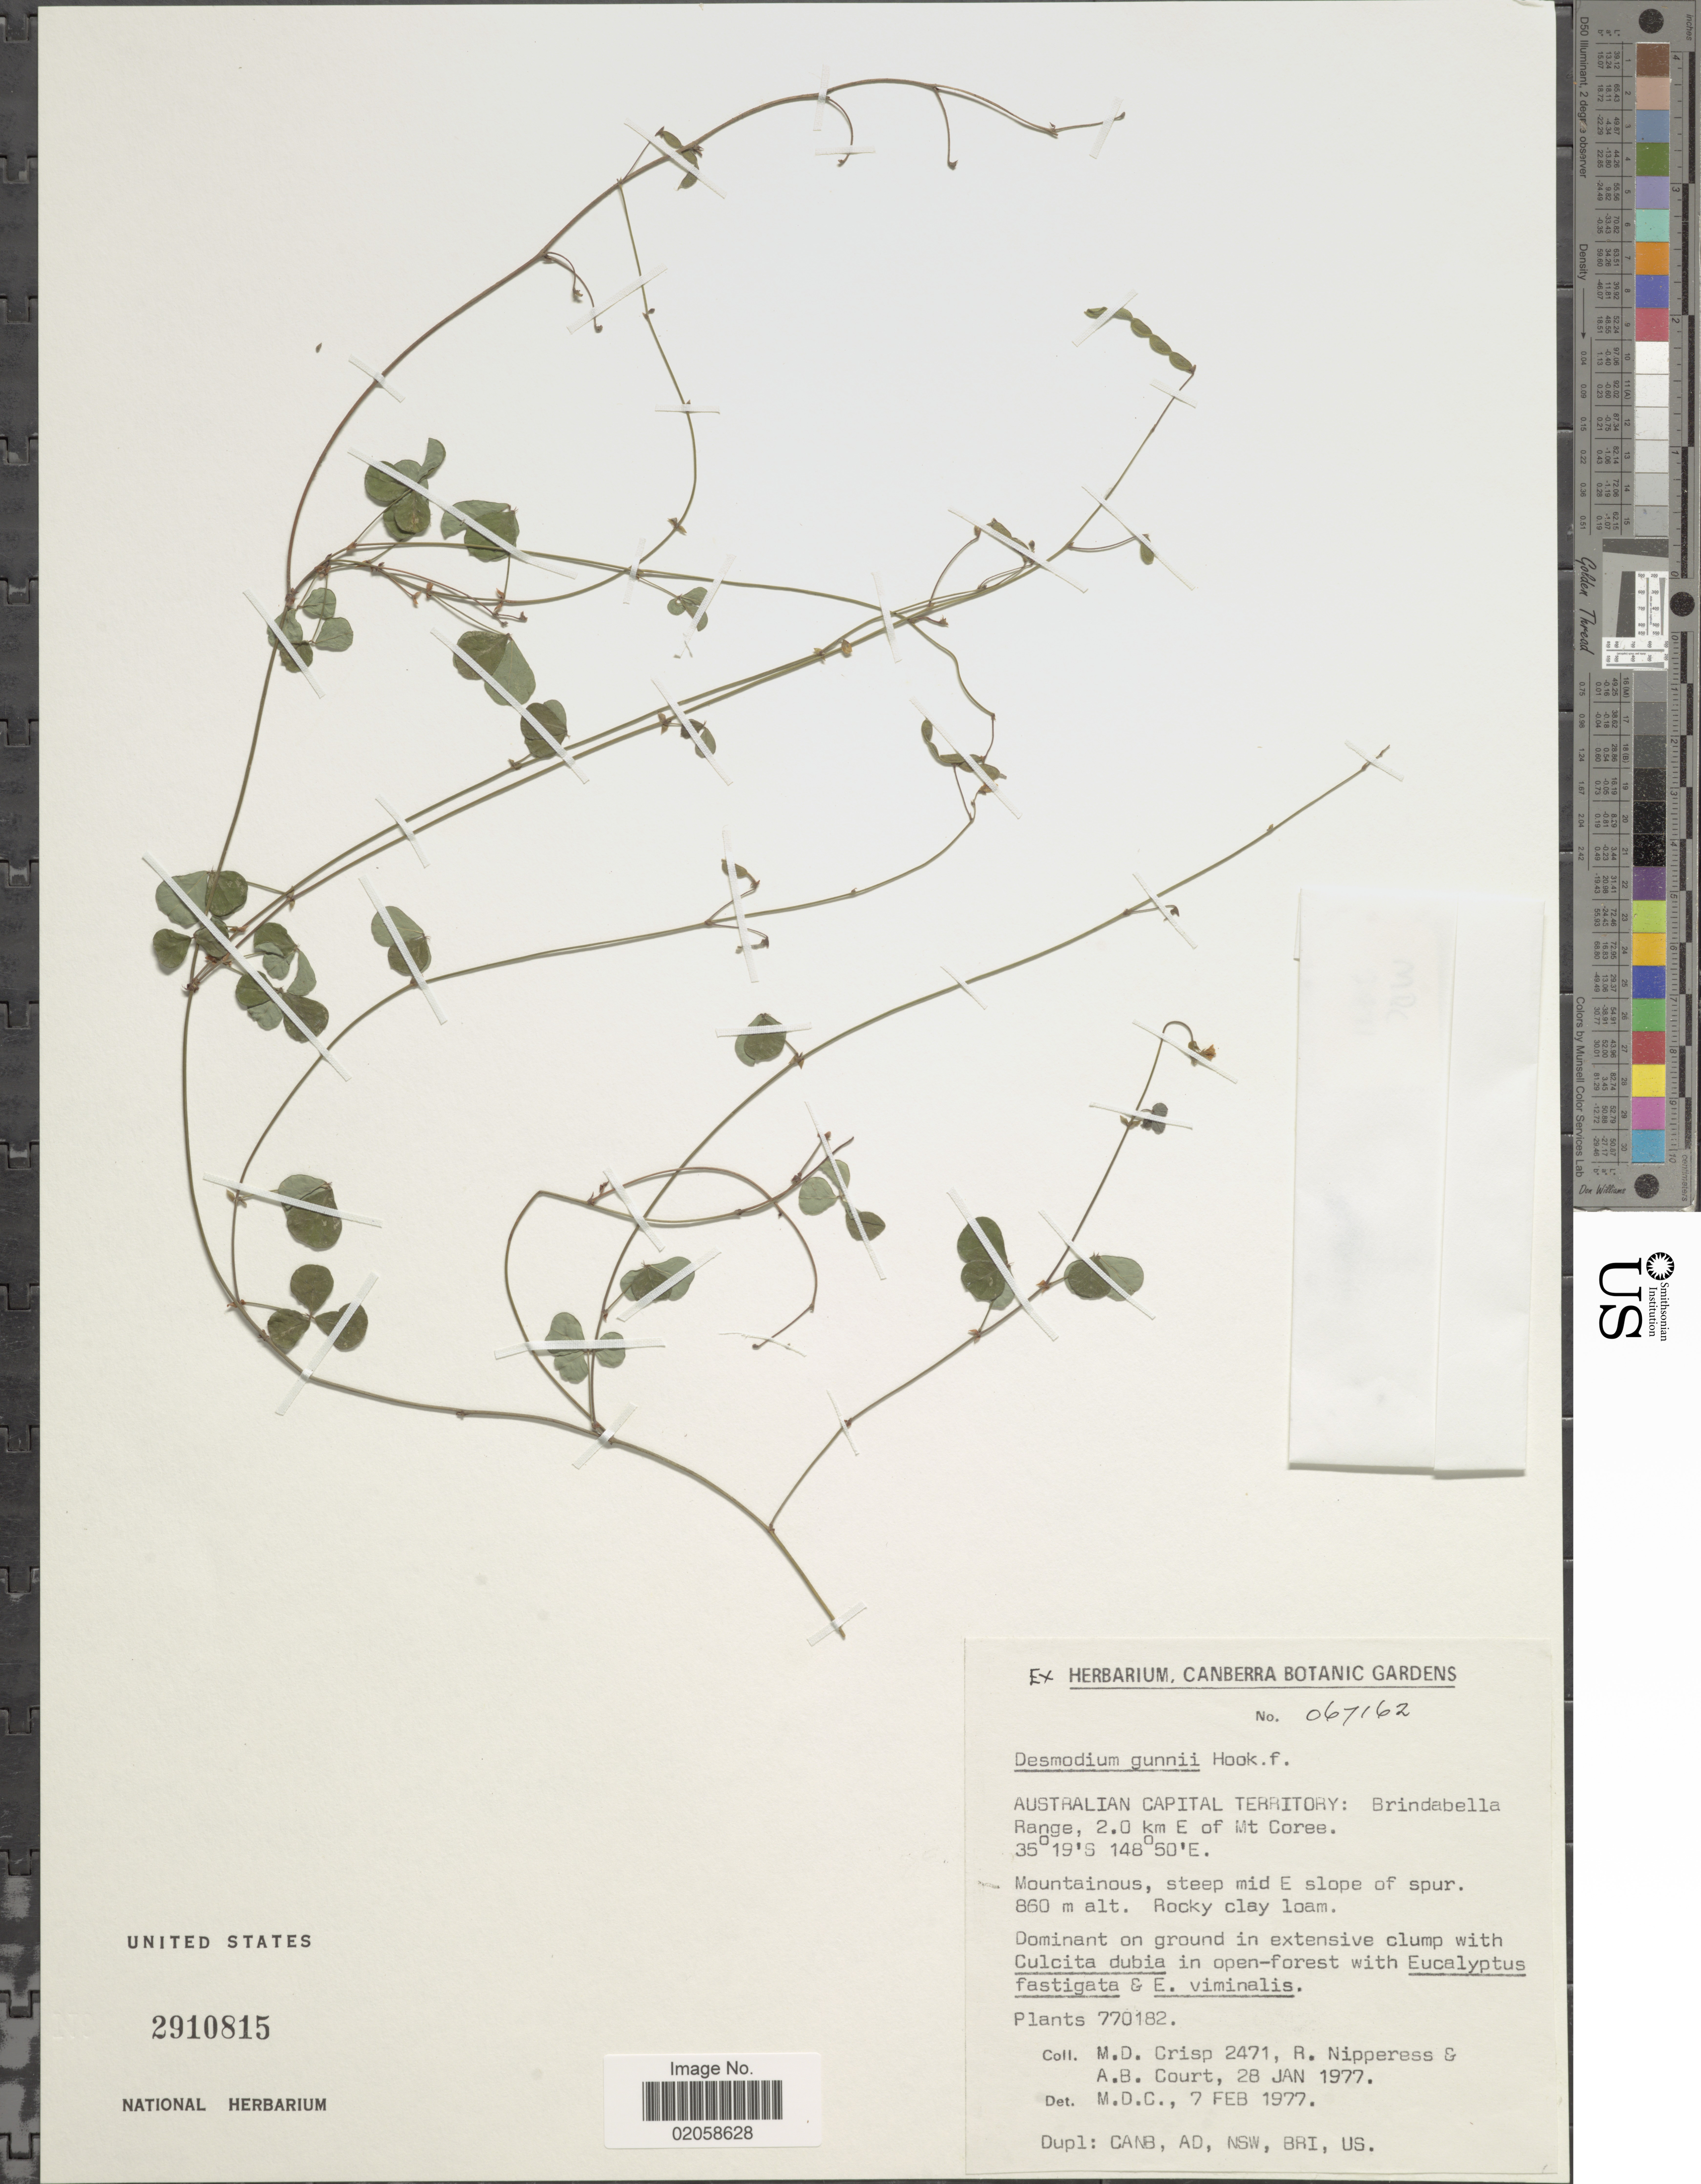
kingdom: Plantae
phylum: Tracheophyta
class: Magnoliopsida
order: Fabales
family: Fabaceae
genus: Pullenia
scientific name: Pullenia gunnii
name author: (Benth. ex Hook. f.) H. Ohashi & K. Ohashi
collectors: M. Crisp, R. Nipperess & A. B. Court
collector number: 2471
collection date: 1977-01-28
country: Australia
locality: Australian Capital Territory: Brindabella Range, 2.0 km E of Mt Coree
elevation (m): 860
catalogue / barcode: US 2910815